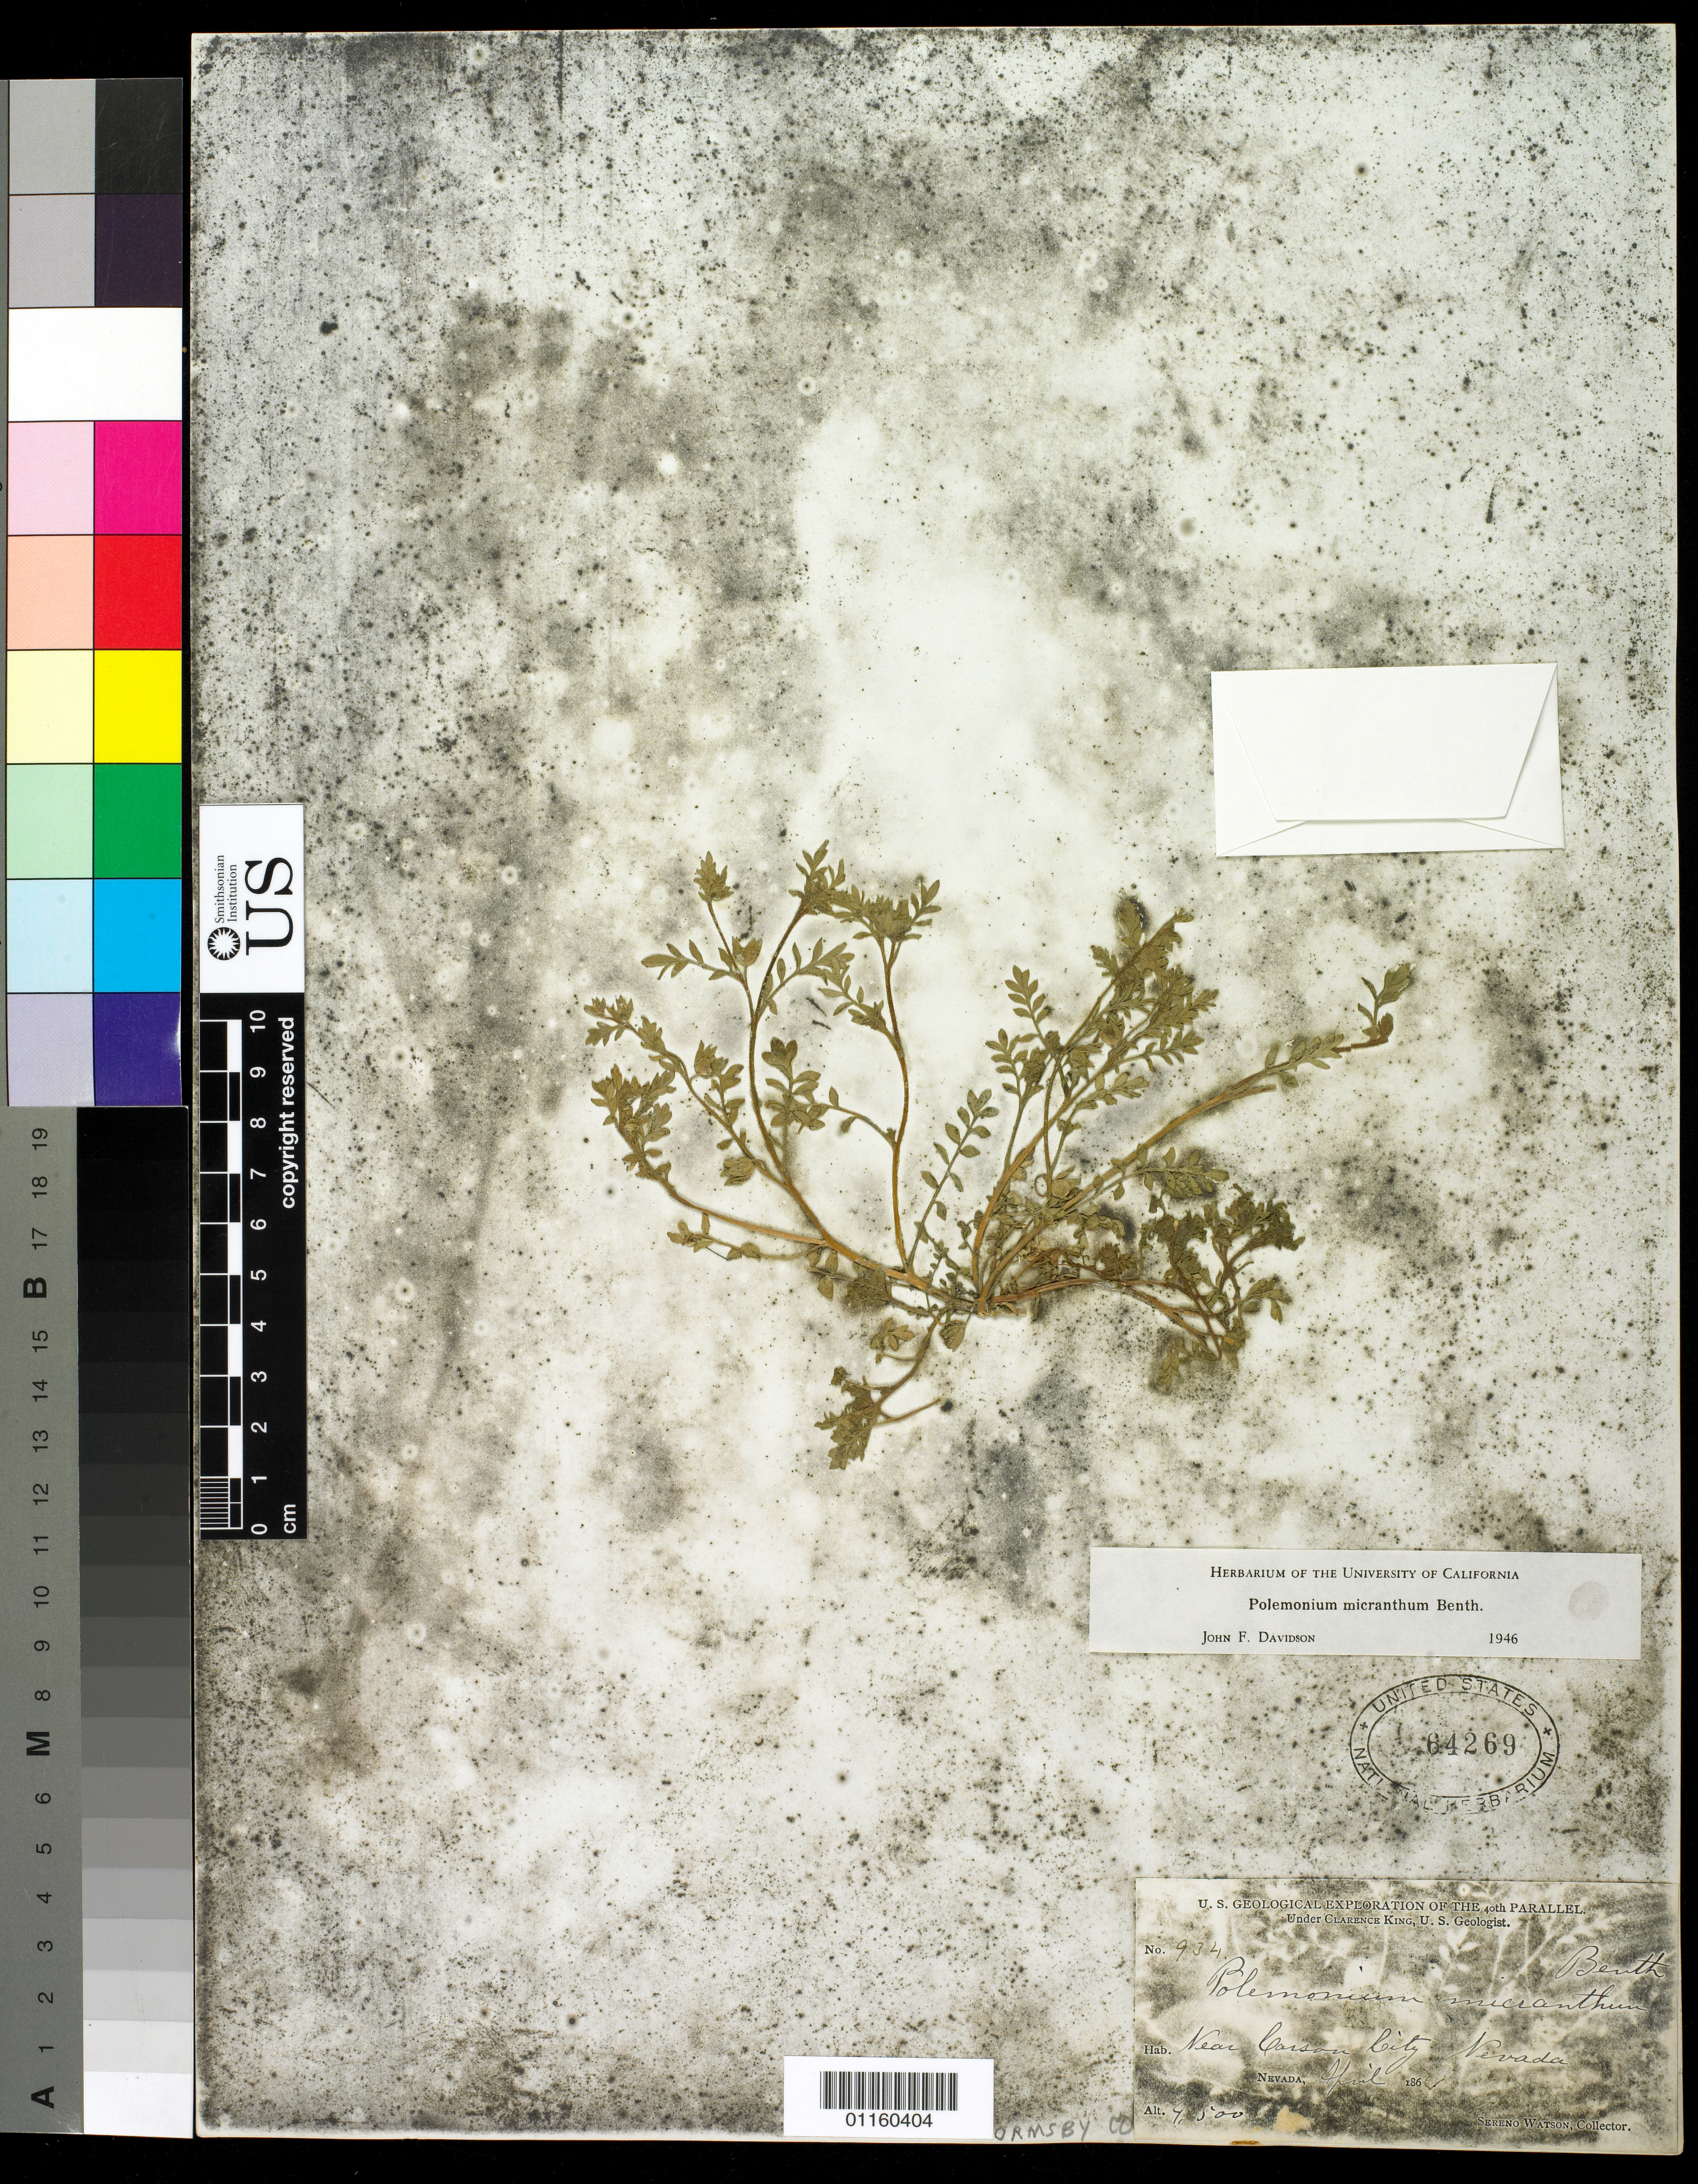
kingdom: Plantae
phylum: Tracheophyta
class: Magnoliopsida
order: Ericales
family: Polemoniaceae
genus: Polemonium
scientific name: Polemonium micranthum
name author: Benth.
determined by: Davidson, J. F.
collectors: S. Watson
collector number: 934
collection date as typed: Apr 1868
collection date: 1868-04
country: United States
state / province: Nevada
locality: near Carson City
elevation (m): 1372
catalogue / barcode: US 64269